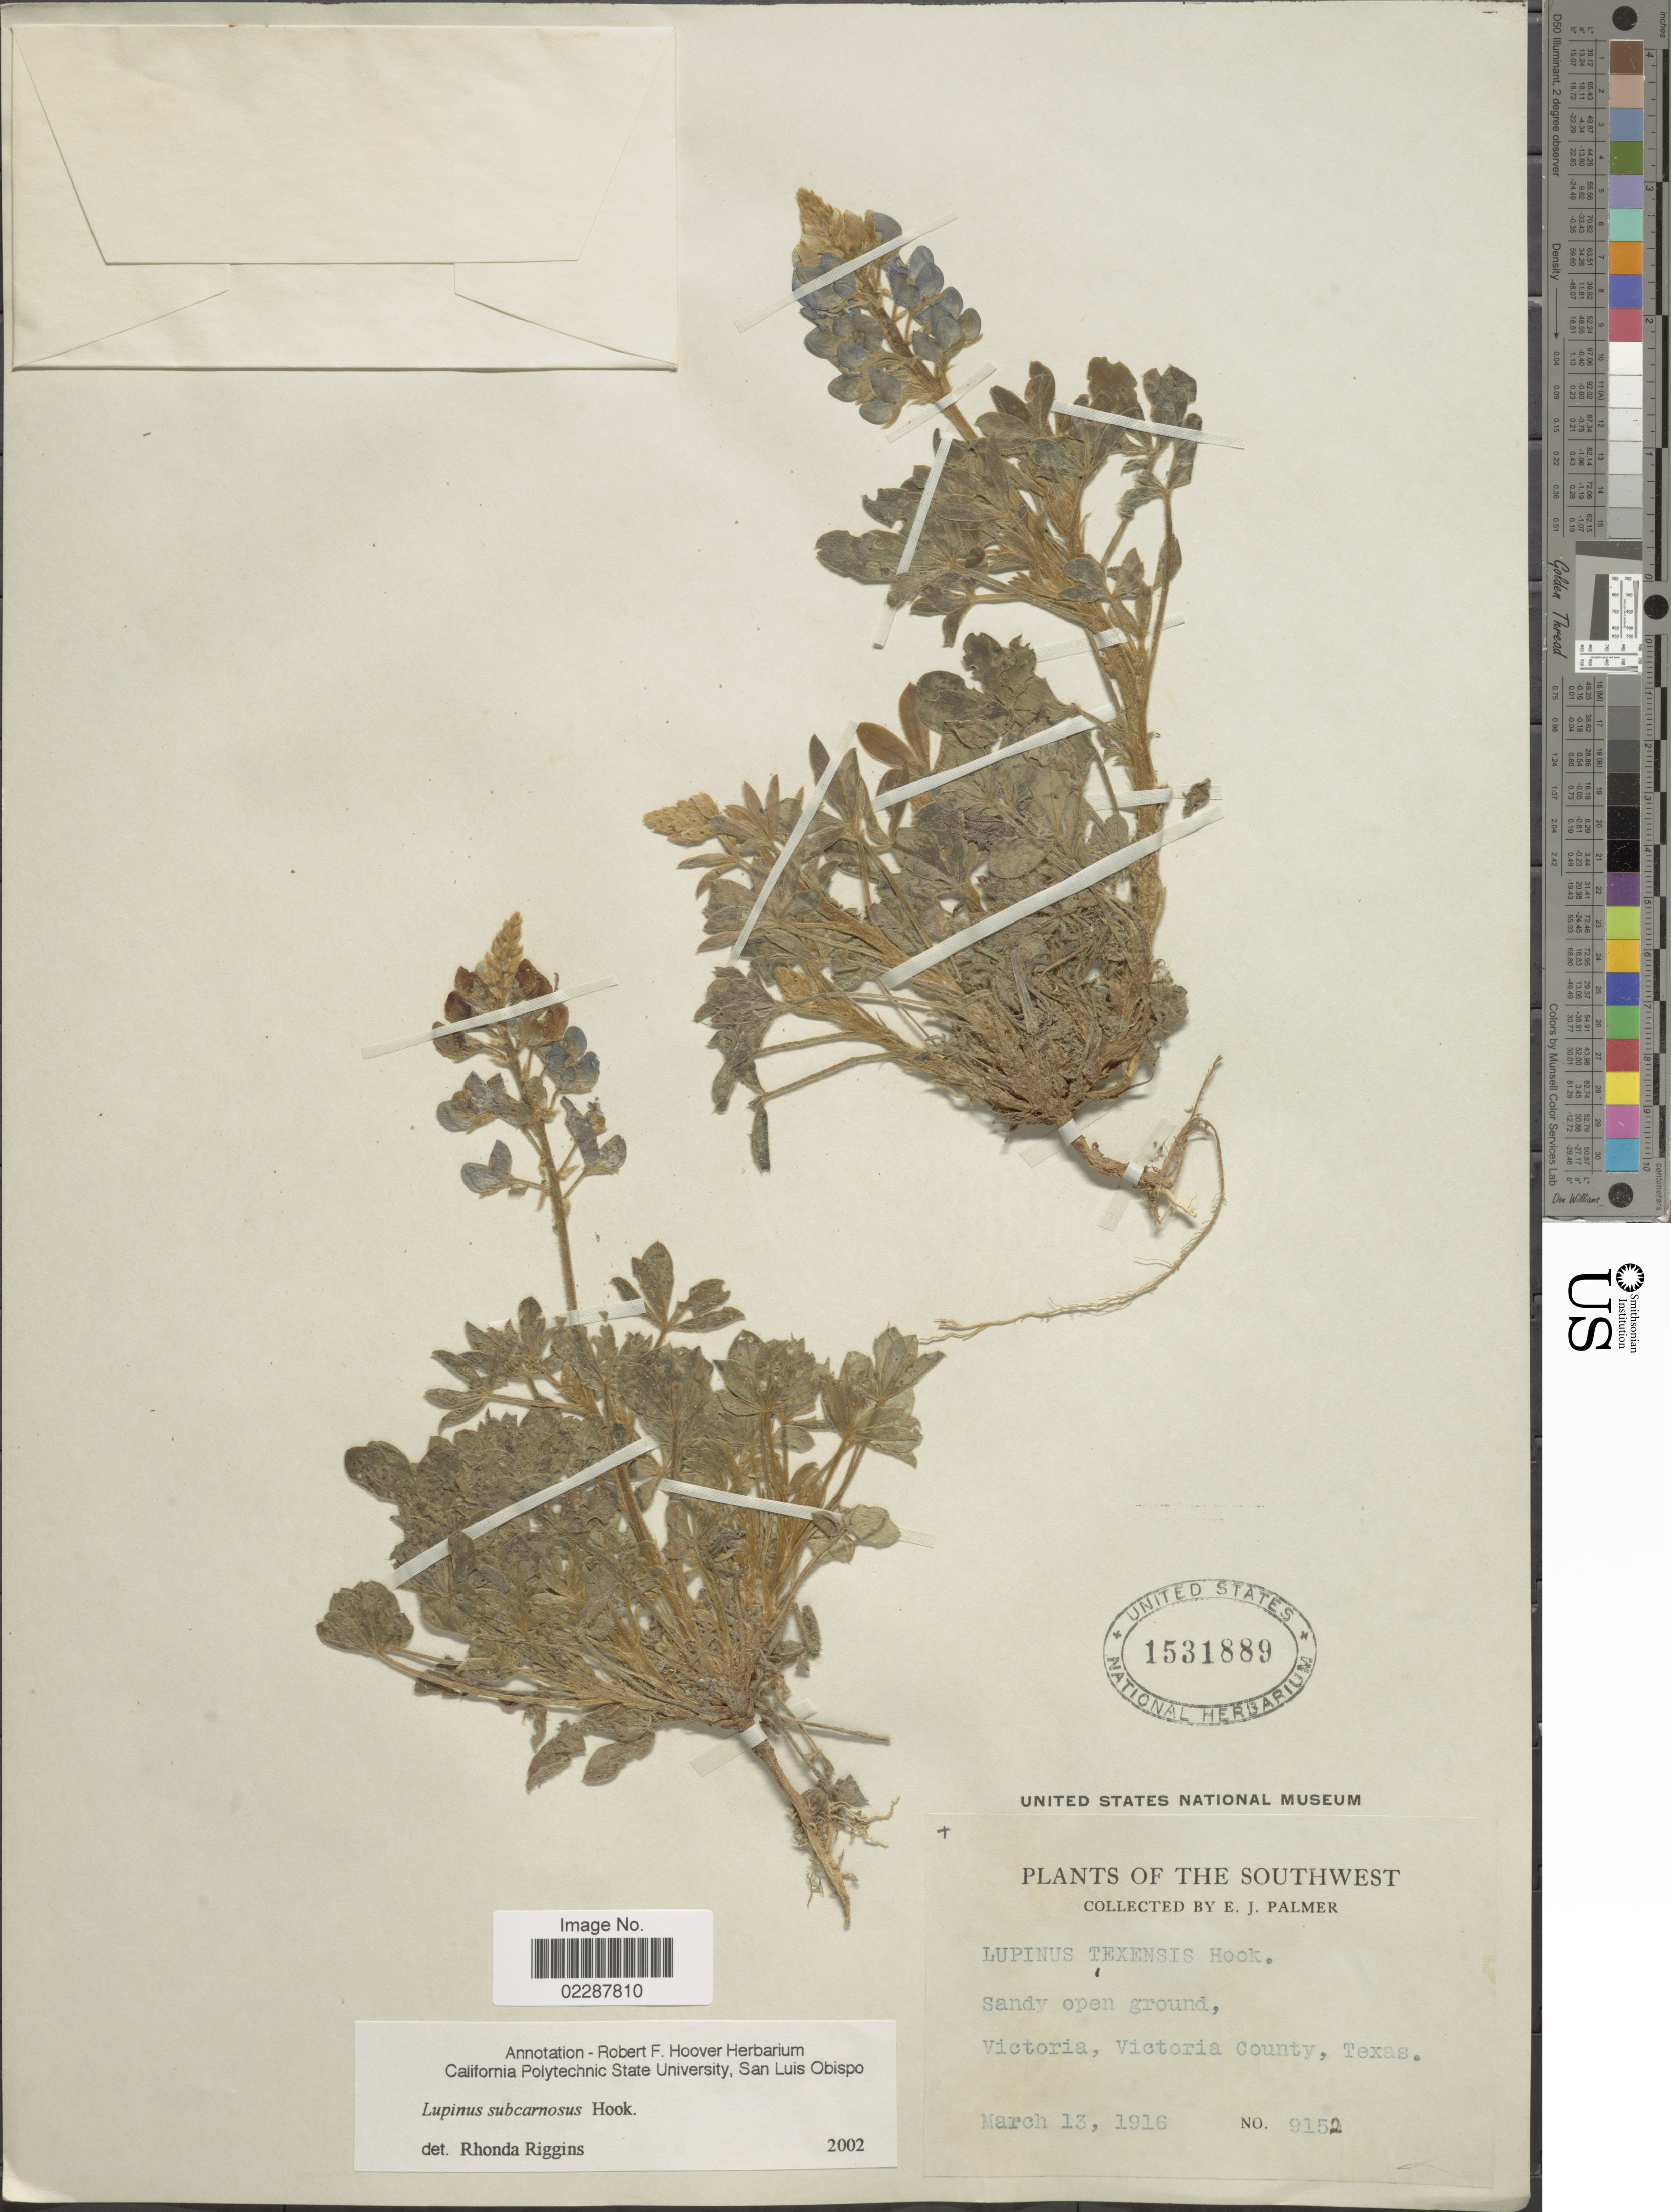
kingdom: Plantae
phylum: Tracheophyta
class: Magnoliopsida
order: Fabales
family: Fabaceae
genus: Lupinus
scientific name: Lupinus subcarnosus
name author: Hook.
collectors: E. J. Palmer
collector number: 9152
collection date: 1916-03-13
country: United States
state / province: Texas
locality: The southwest, Victoria, Victoria County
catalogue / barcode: US 1531889